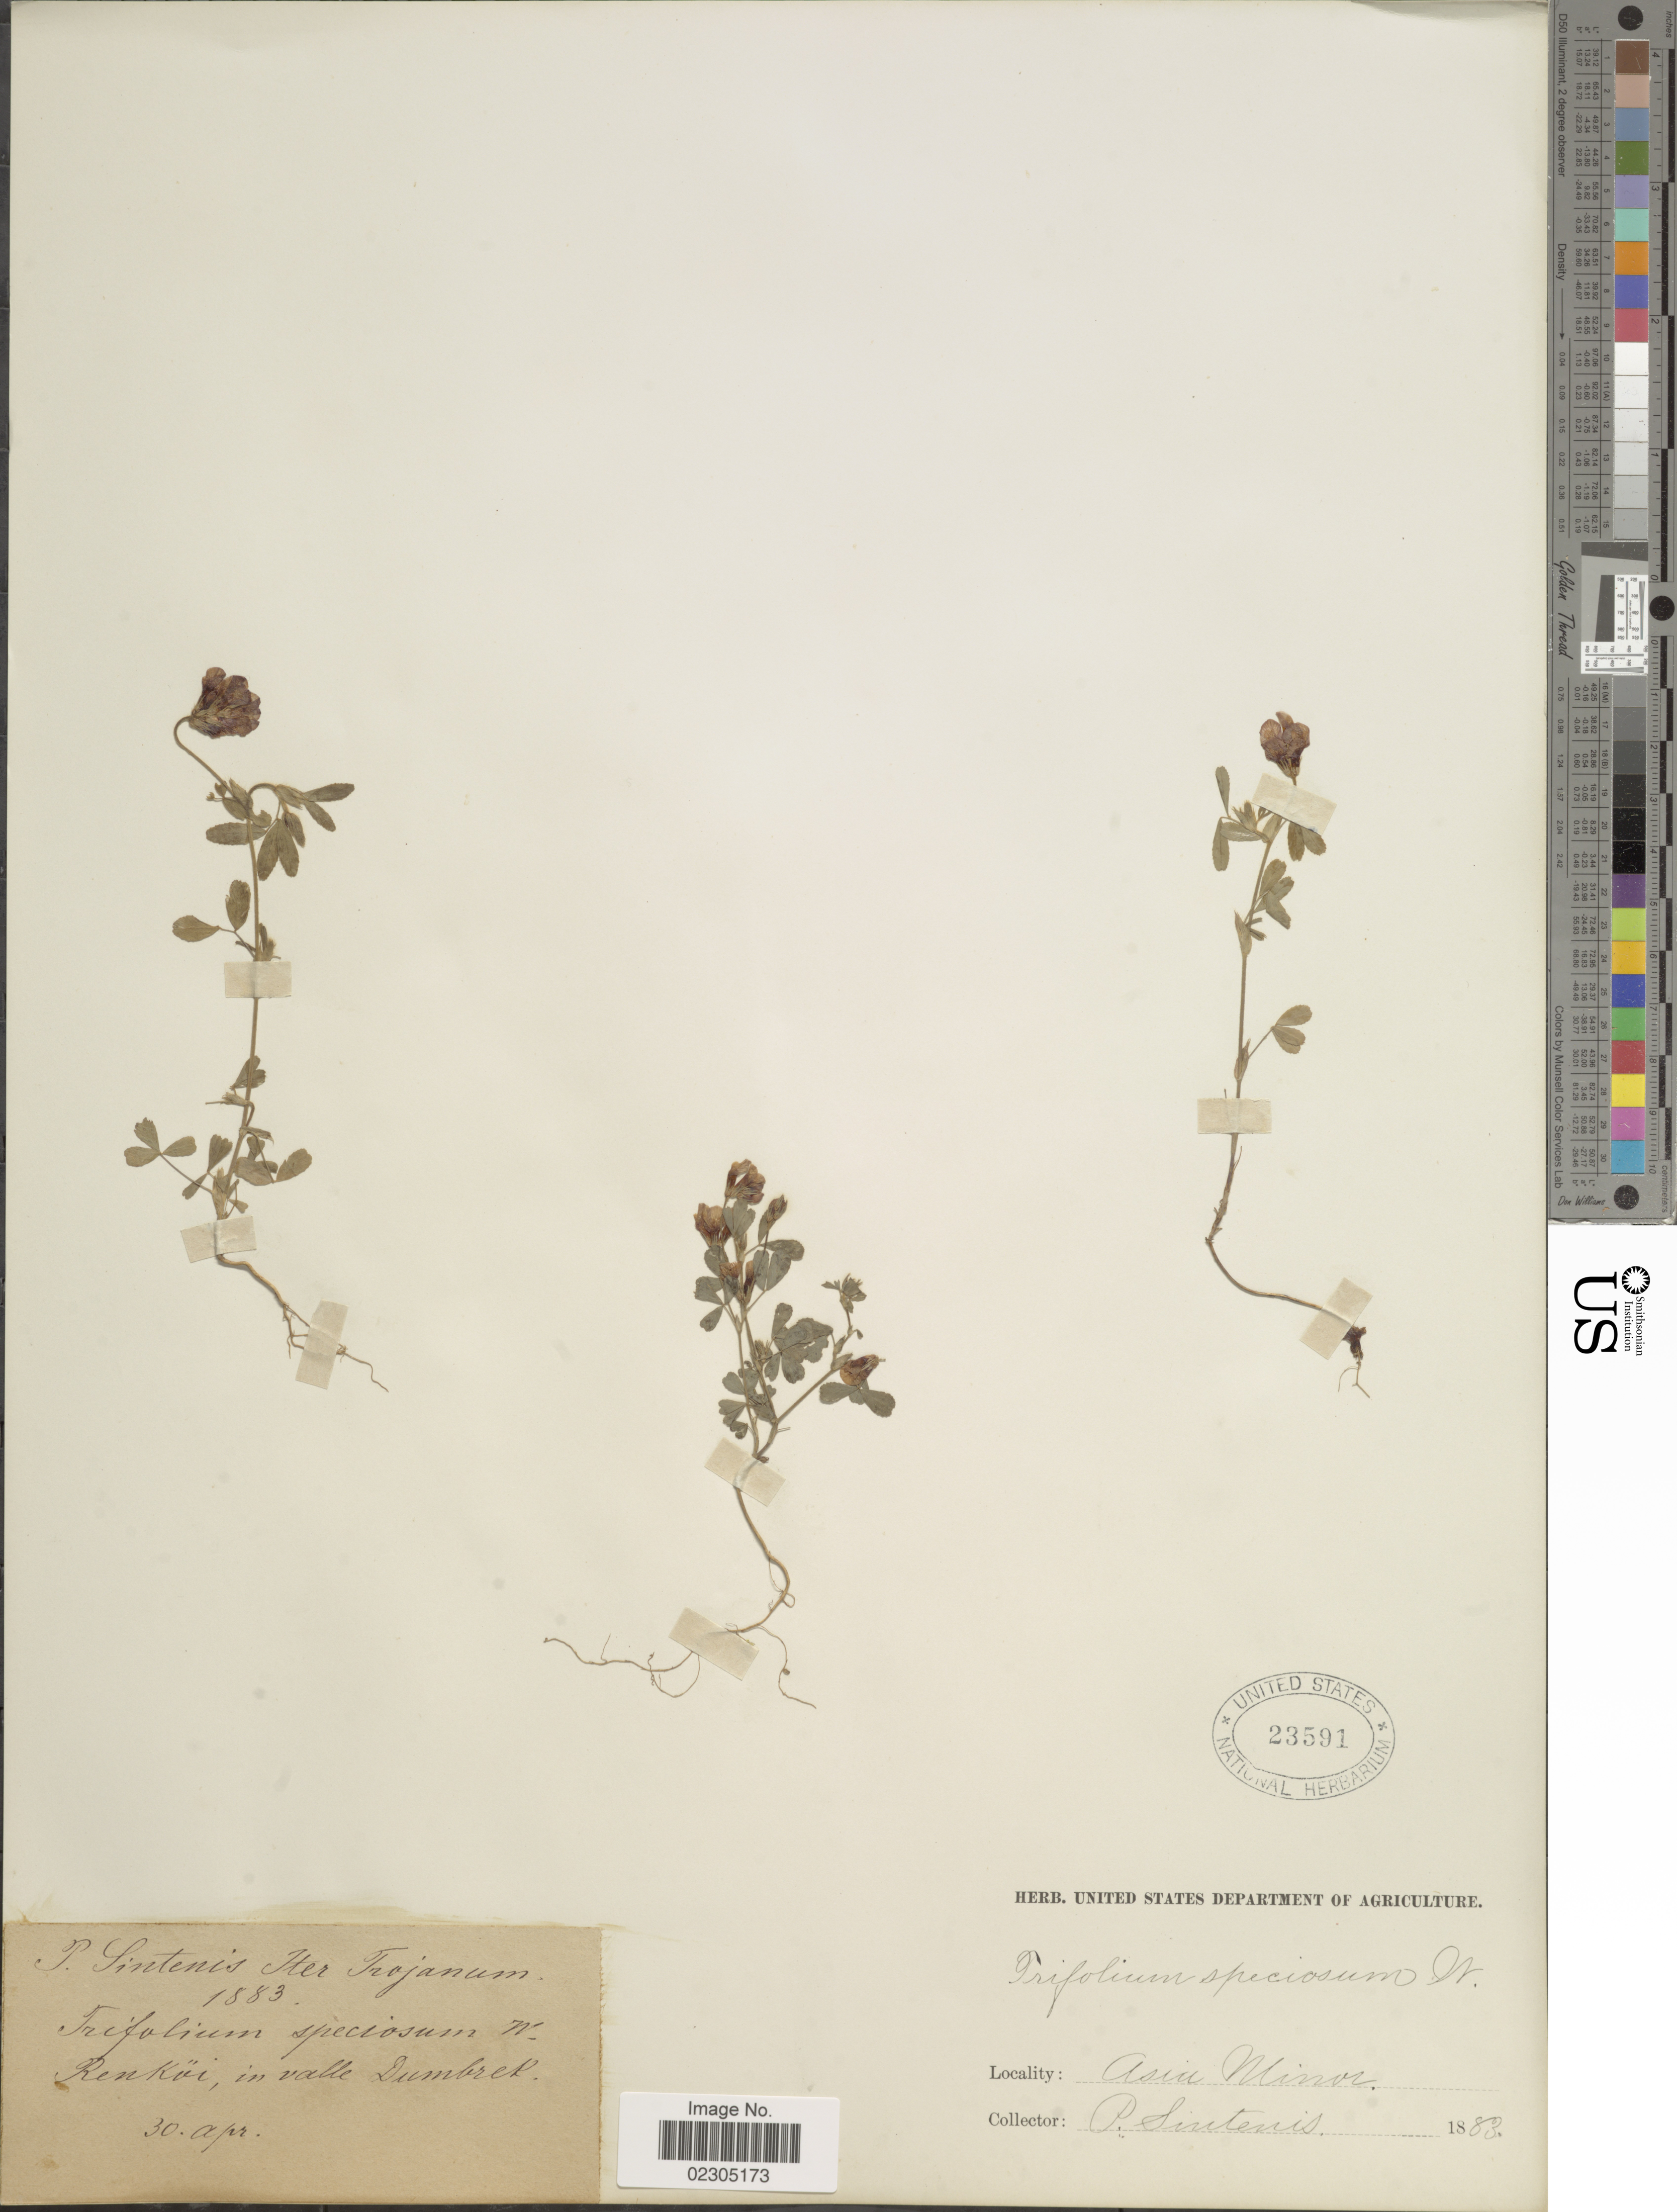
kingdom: Plantae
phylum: Tracheophyta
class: Magnoliopsida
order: Fabales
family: Fabaceae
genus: Trifolium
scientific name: Trifolium grandiflorum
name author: Schreb.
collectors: P. Sintenis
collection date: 1883-04-30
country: Turkey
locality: Asia Minor. Renkoi, in valle Dumbrek.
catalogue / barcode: US 23591